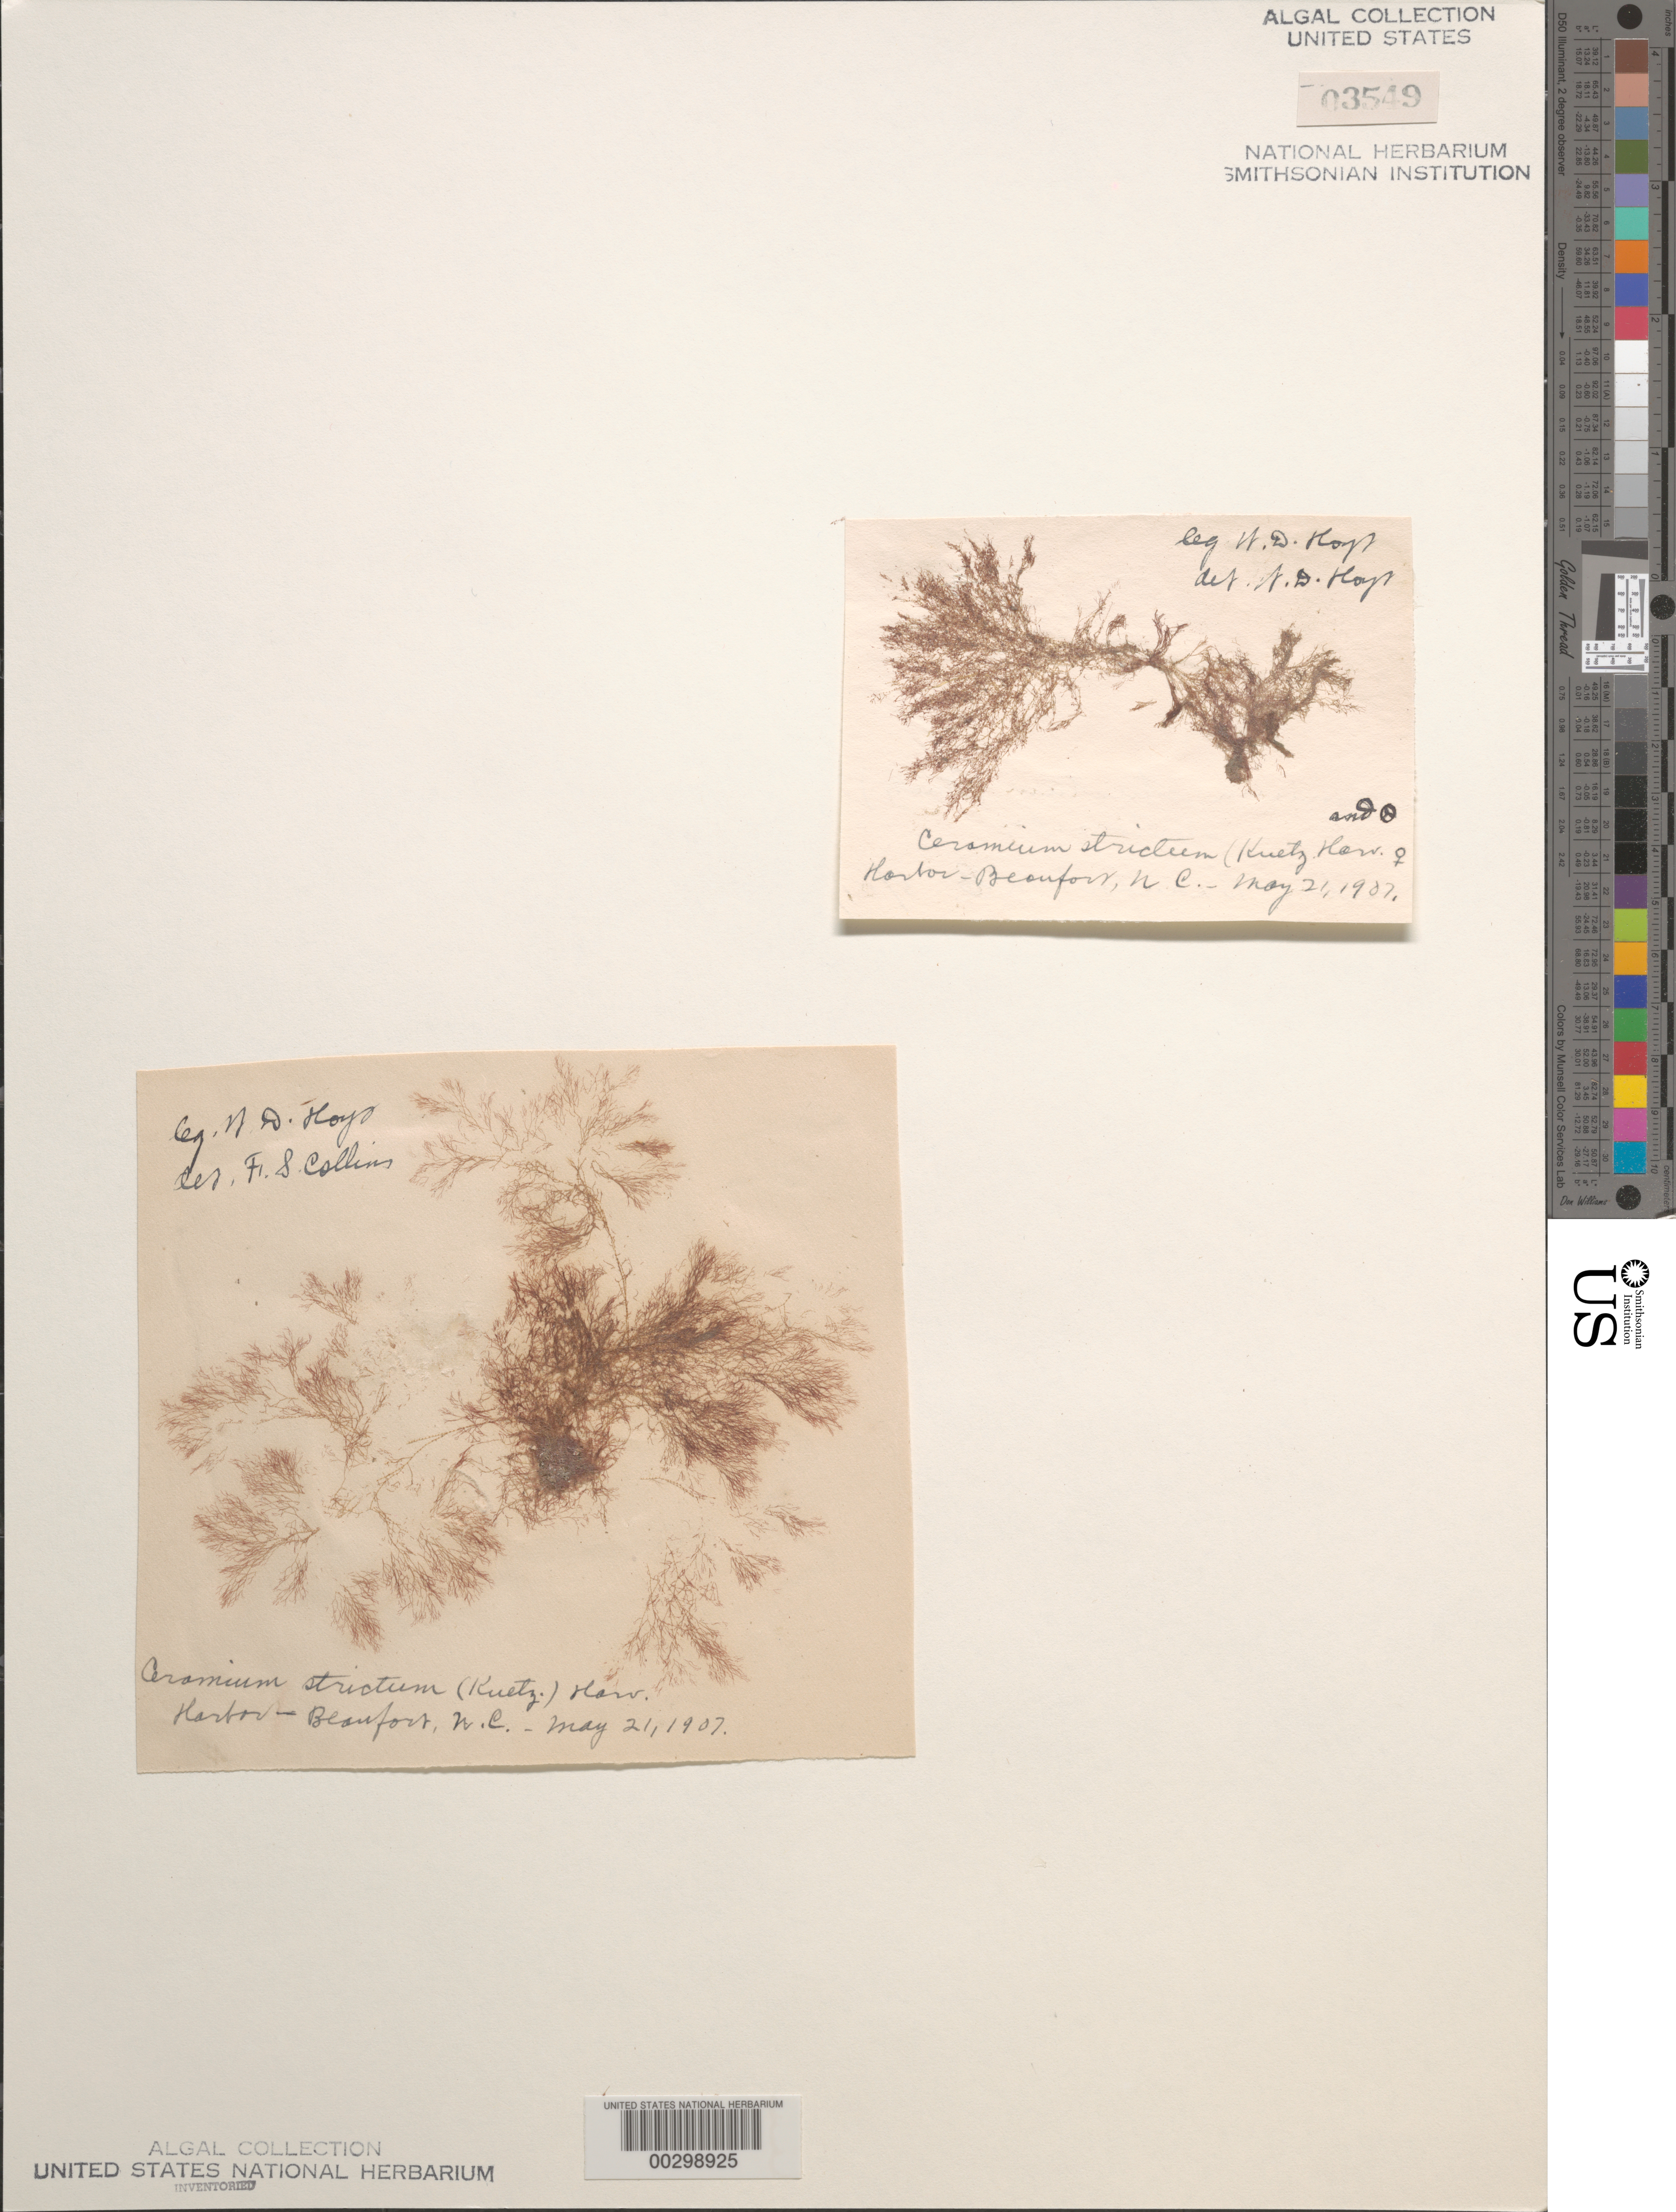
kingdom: Plantae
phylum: Rhodophyta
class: Florideophyceae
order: Ceramiales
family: Ceramiaceae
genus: Ceramium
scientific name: Ceramium strictum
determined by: Collins, Frank S.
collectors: W. D. Hoyt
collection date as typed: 21 May 1907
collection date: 1907-05-21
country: United States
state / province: North Carolina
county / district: Carteret County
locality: Beaufort Harbor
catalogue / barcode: US 3549